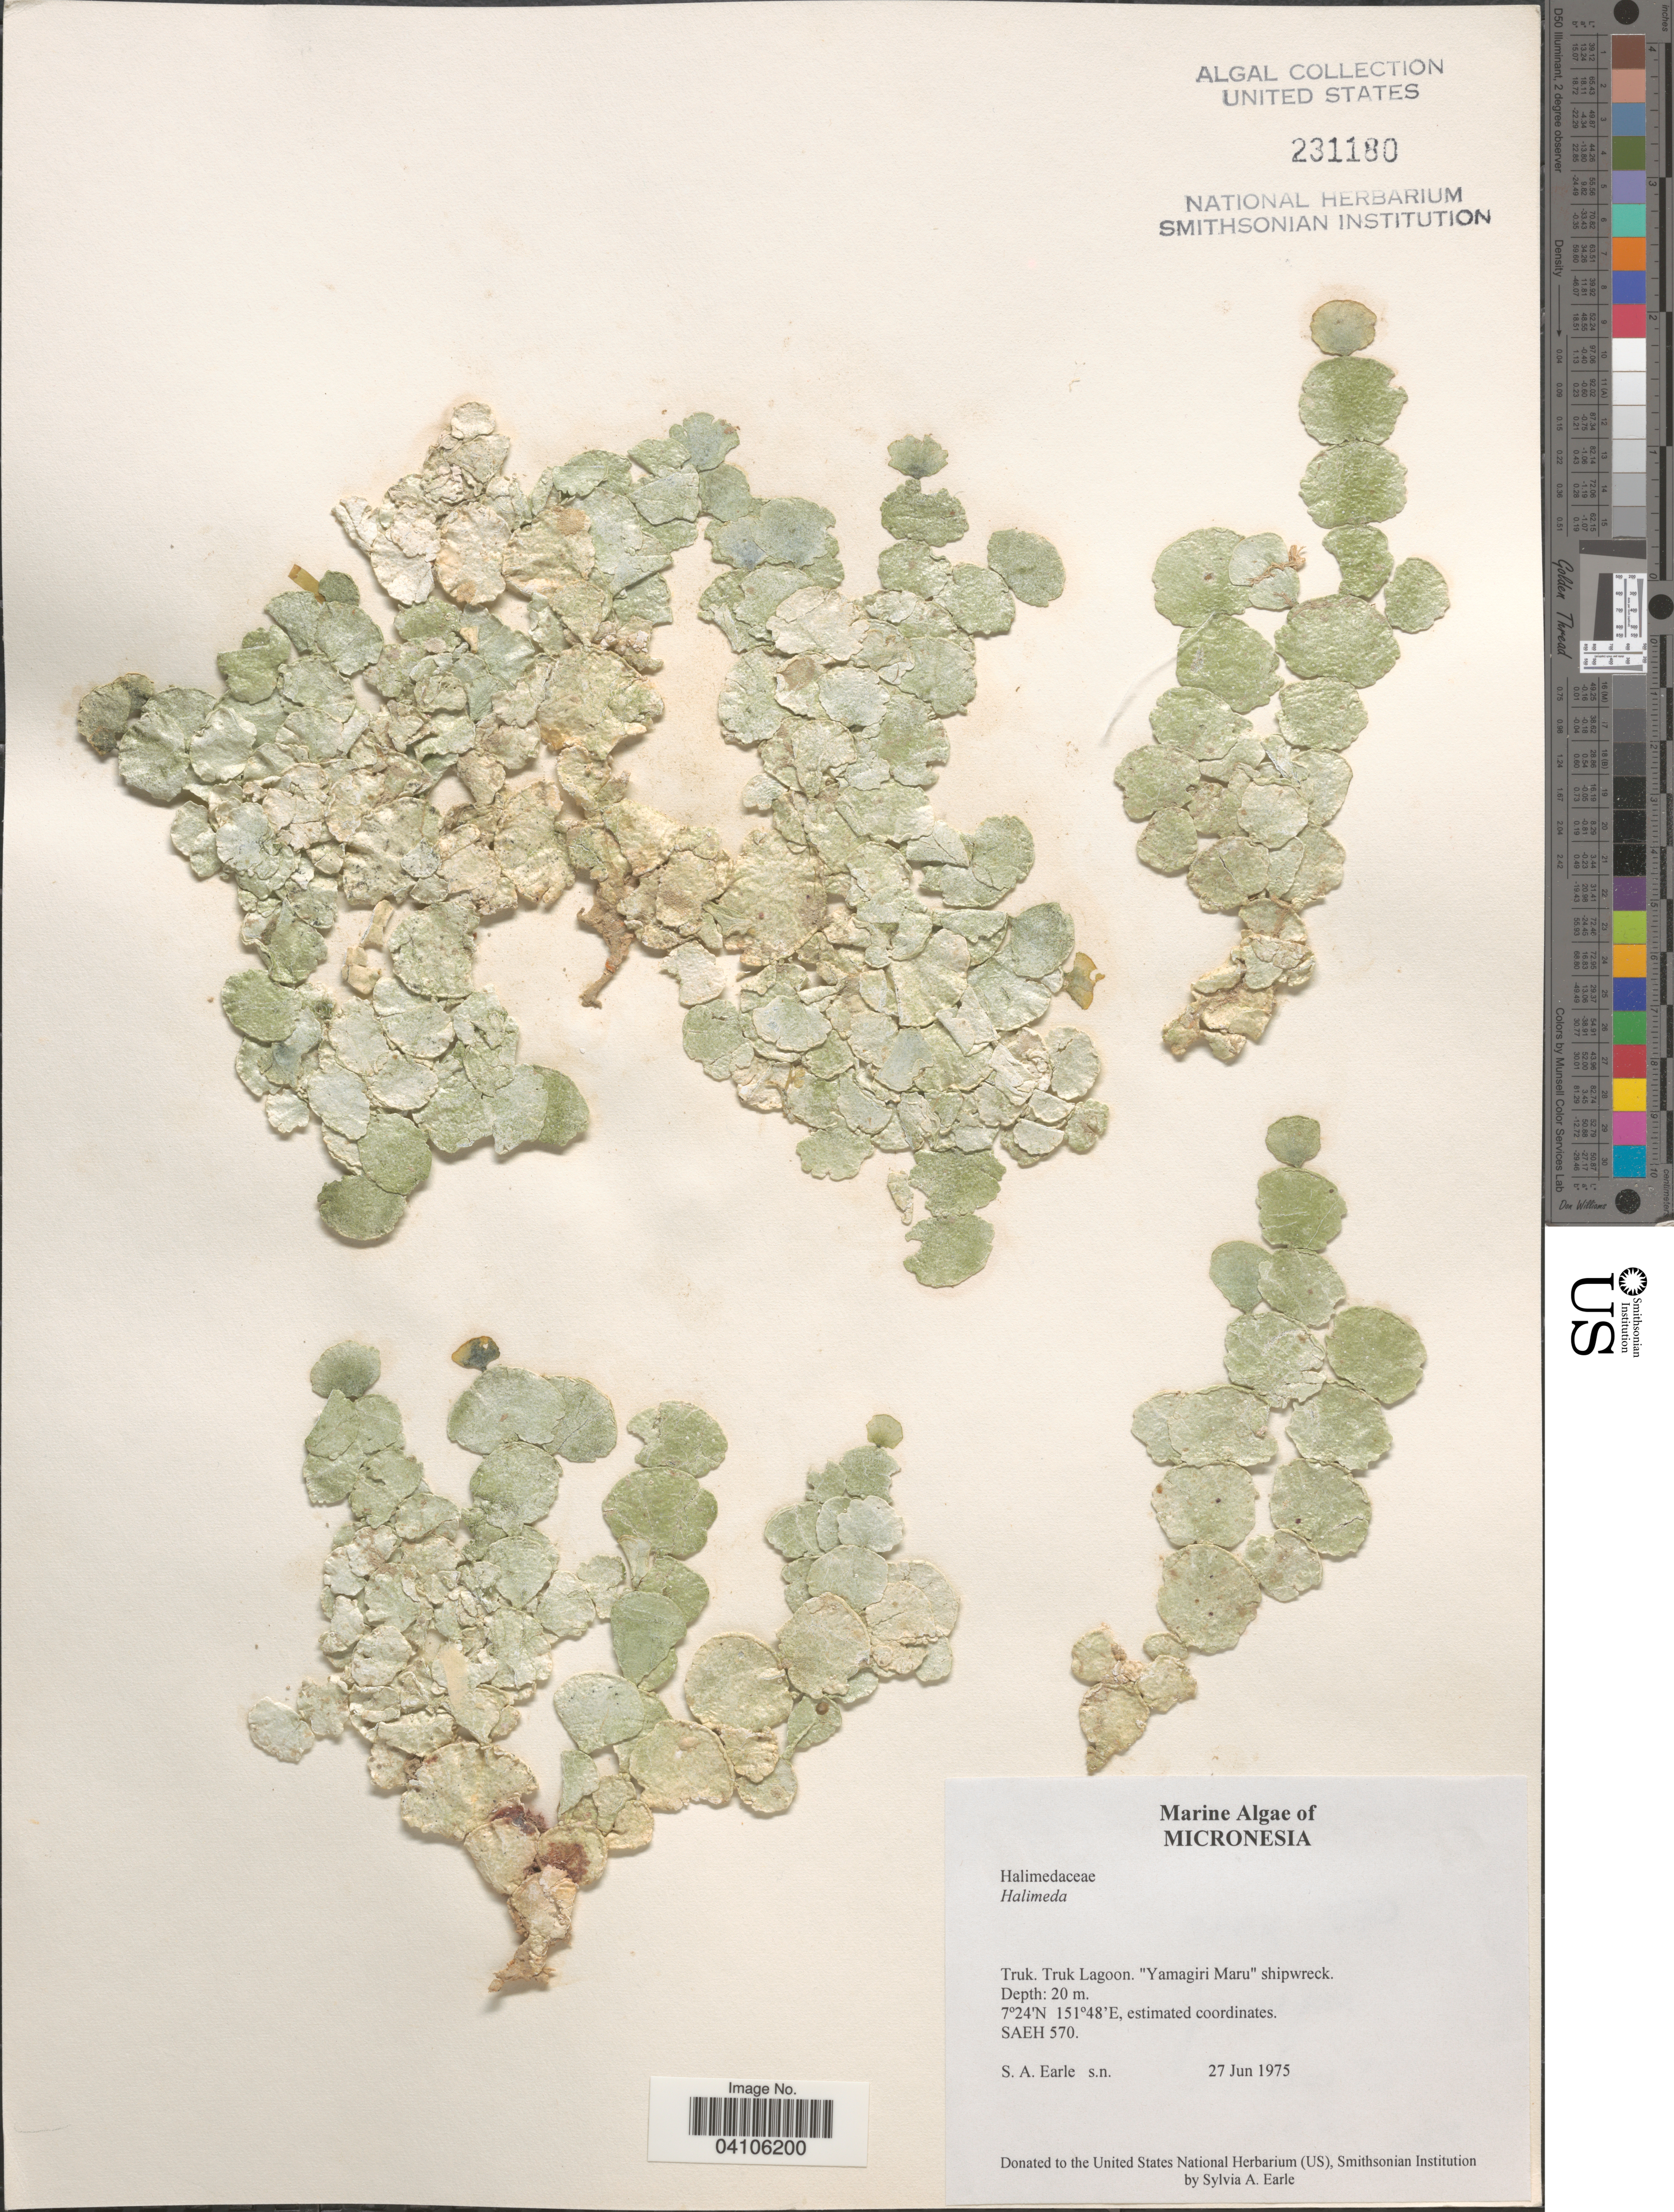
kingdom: Plantae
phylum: Chlorophyta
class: Ulvophyceae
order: Bryopsidales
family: Halimedaceae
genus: Halimeda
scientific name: Halimeda sp.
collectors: S. A. Earle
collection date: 1975-06-27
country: Micronesia, Federated States of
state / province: Truk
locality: Truk Lagoon. "Yamagiri Maru" shipwreck. SAEH 570.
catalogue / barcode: US 231180